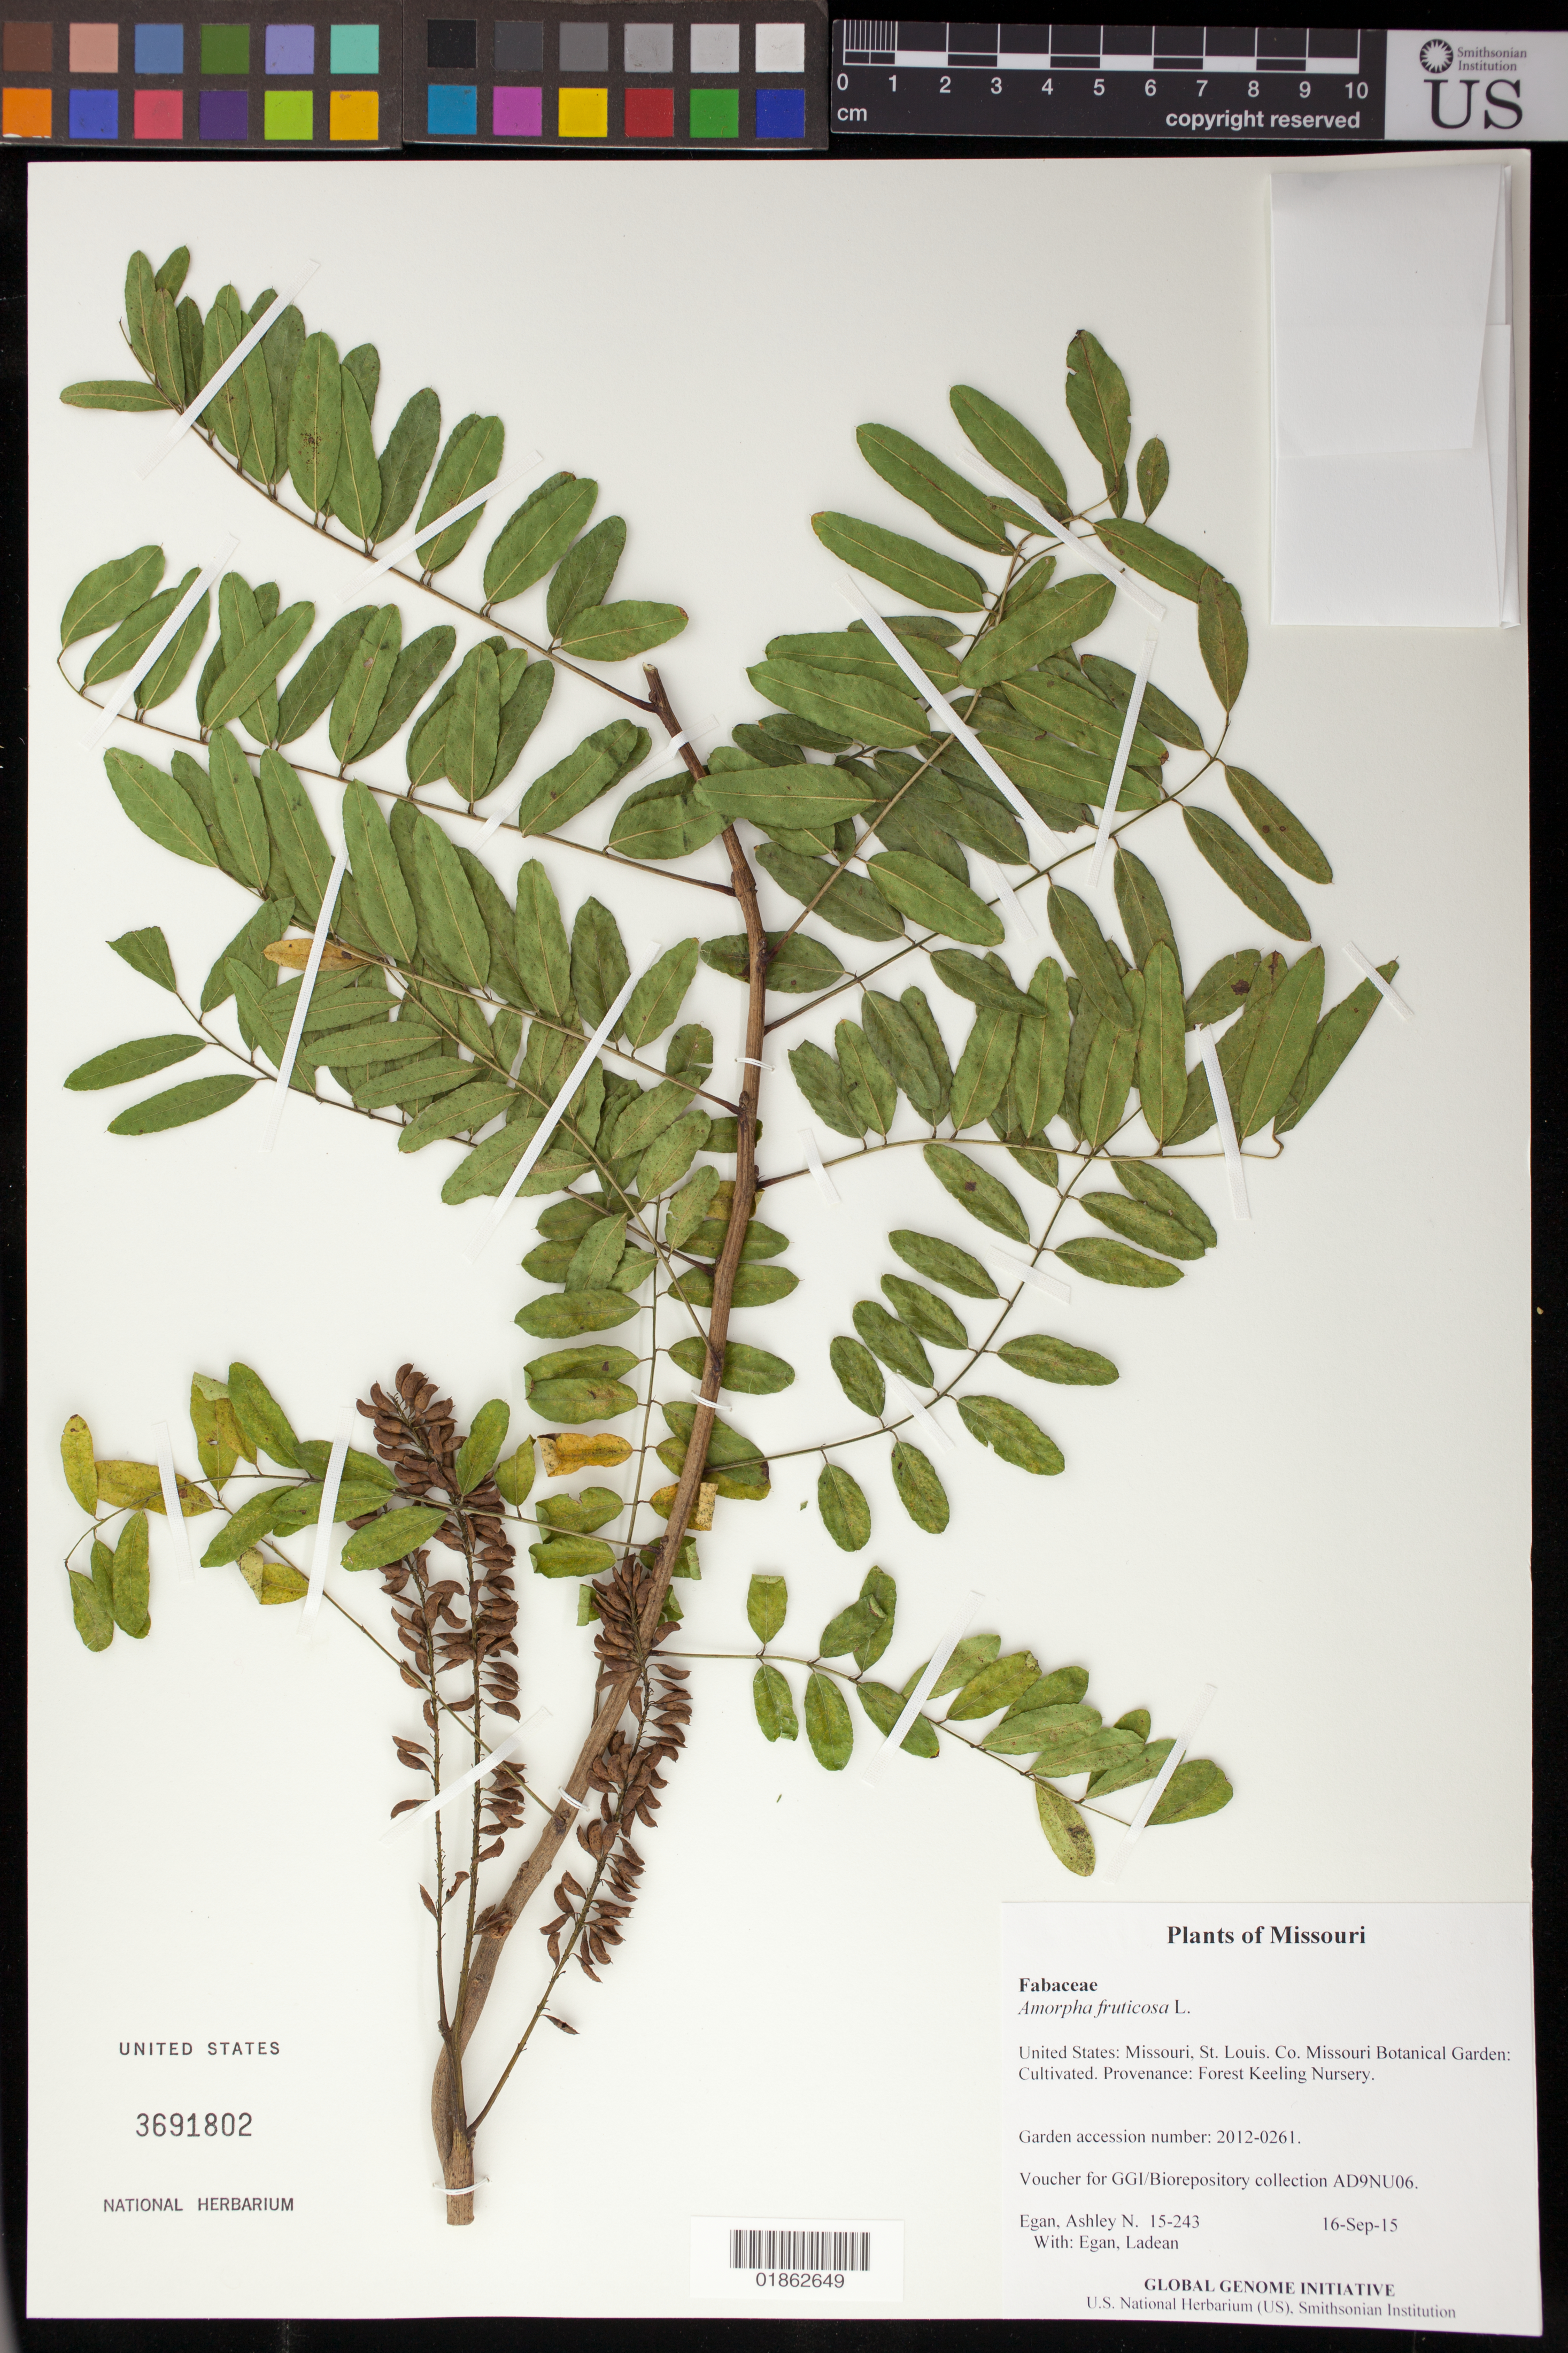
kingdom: Plantae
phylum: Tracheophyta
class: Magnoliopsida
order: Fabales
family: Fabaceae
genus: Amorpha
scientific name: Amorpha fruticosa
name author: L.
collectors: A. N. Egan & L. Egan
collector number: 15-243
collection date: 2015-09-16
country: United States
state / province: Missouri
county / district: St. Louis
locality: Missouri Botanical Garden: Cultivated. Provenance: Forest Keeling Nursery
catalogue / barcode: US 3691802